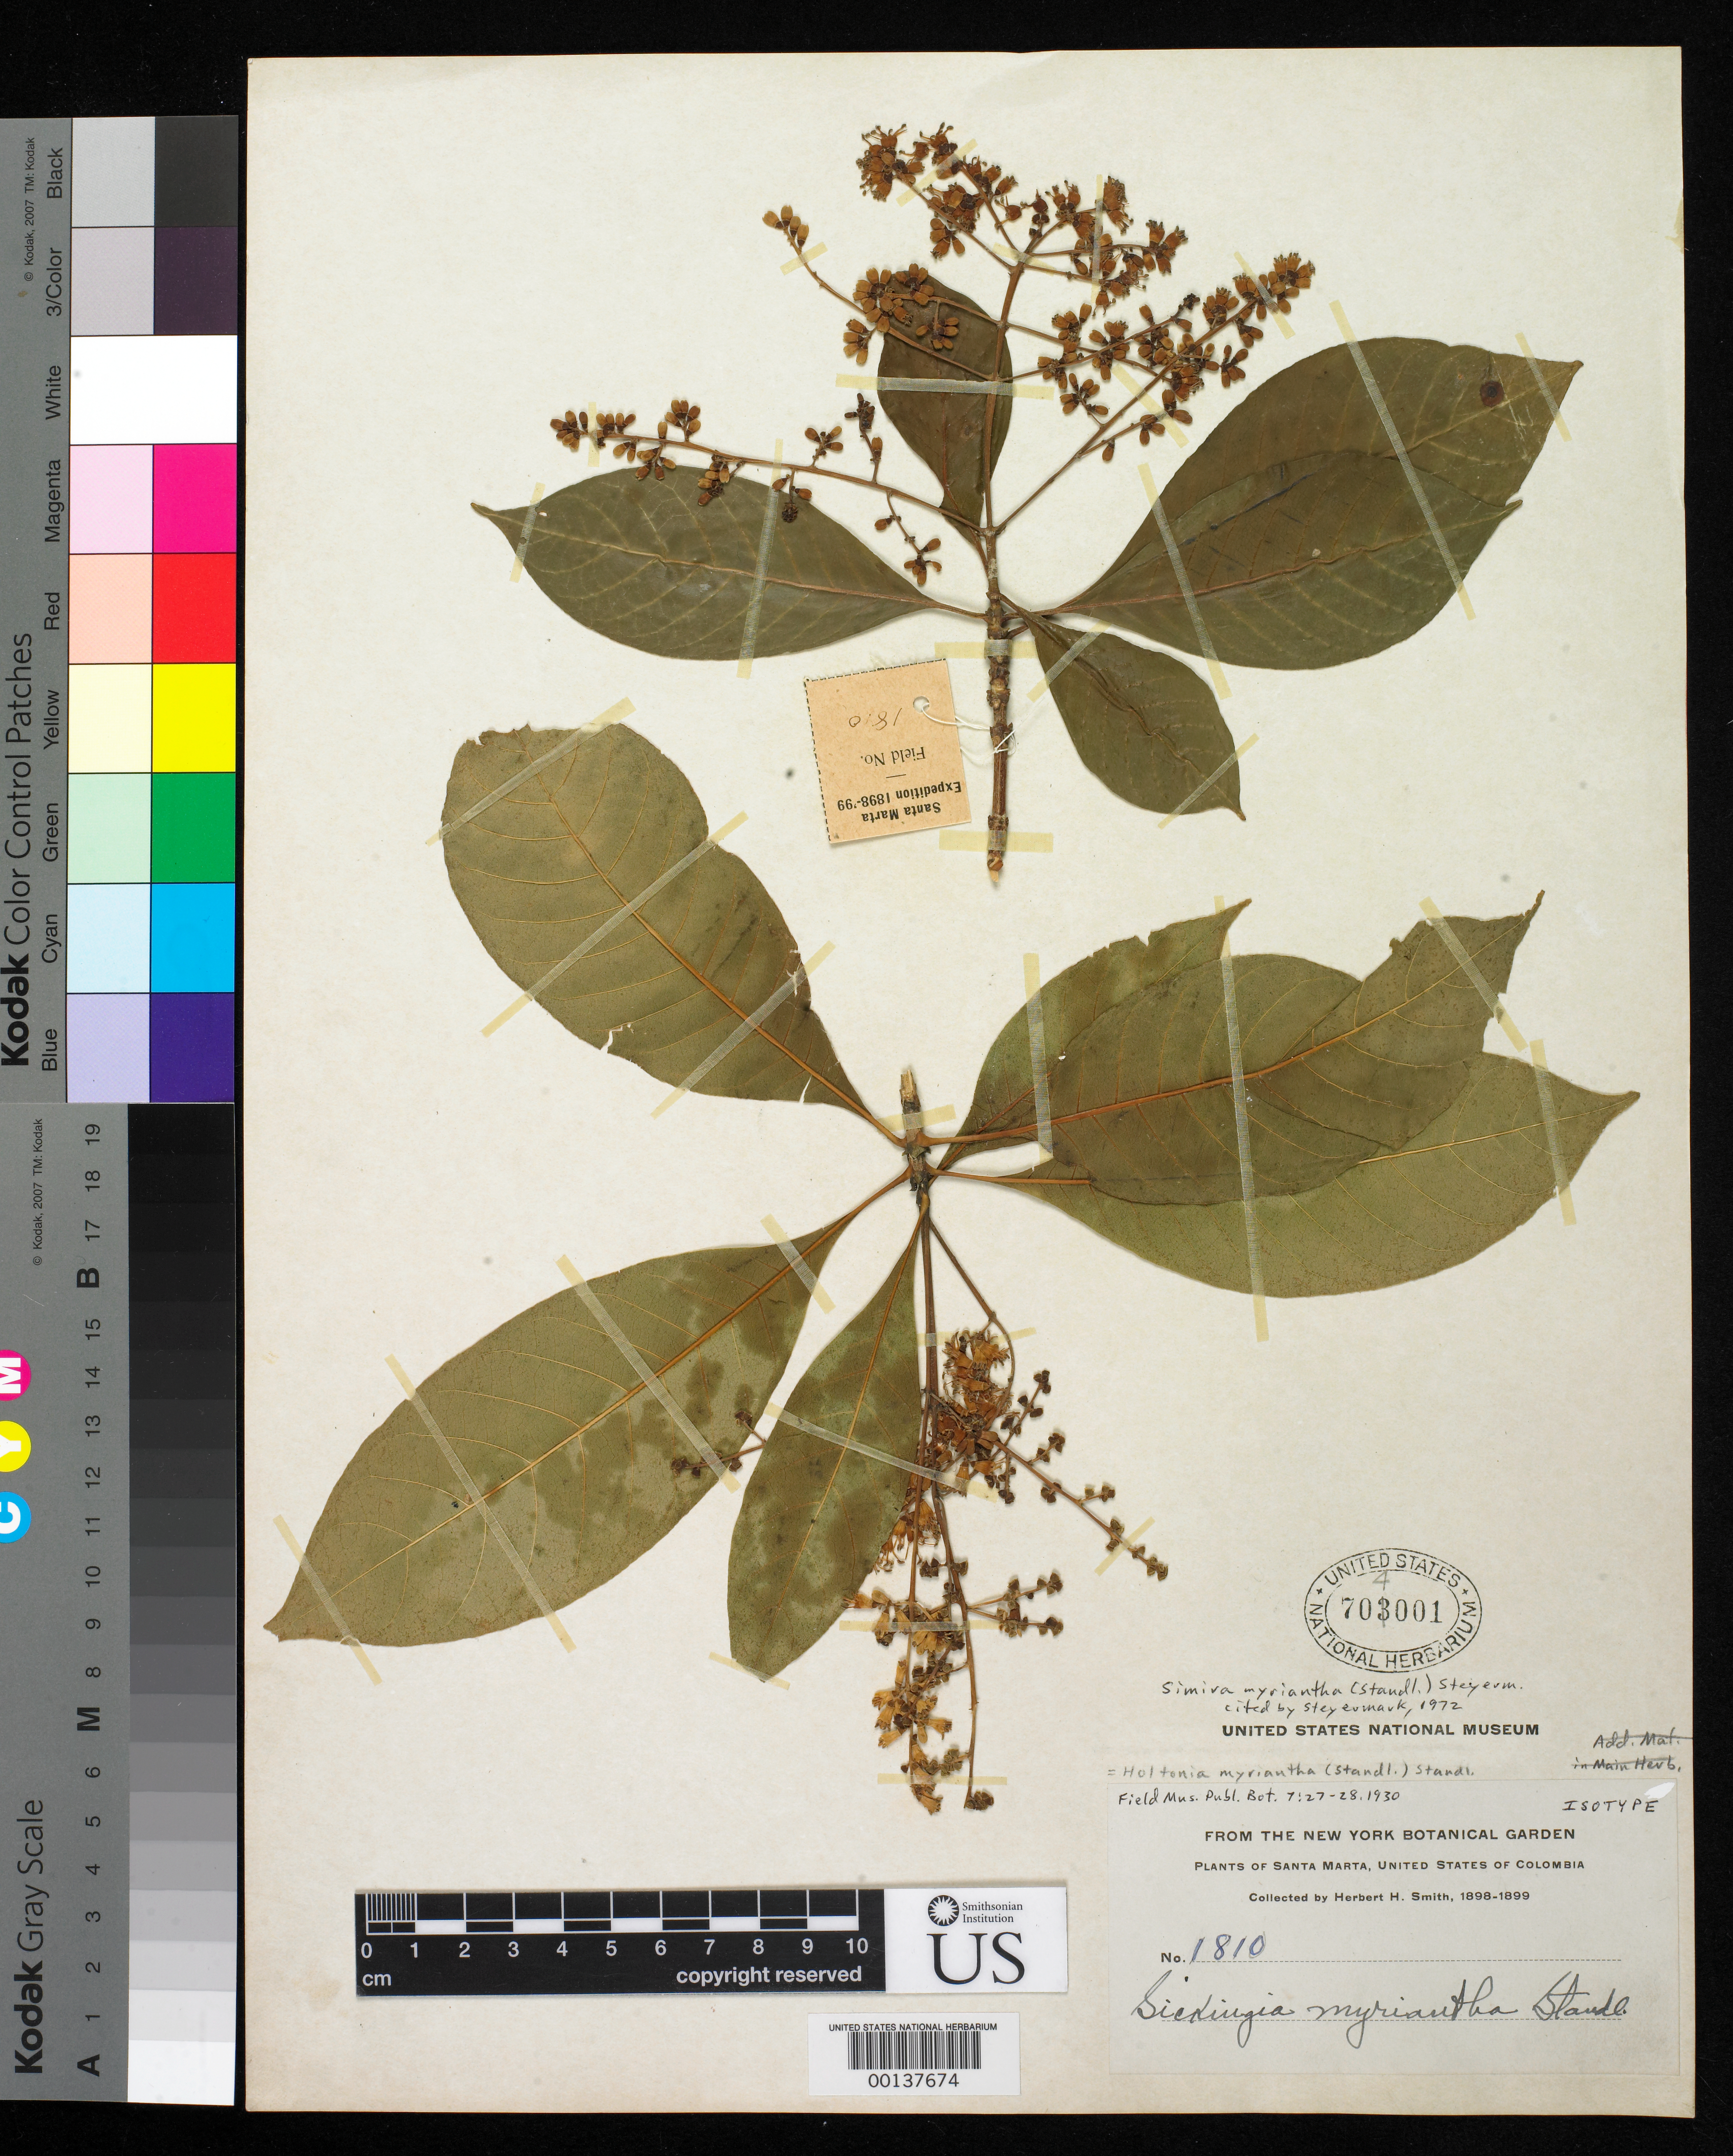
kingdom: Plantae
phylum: Tracheophyta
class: Magnoliopsida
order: Gentianales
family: Rubiaceae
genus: Sickingia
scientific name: Sickingia myriantha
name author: Standl.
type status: Isotype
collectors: Herbert H. Smith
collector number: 1810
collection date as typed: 1898 to -- --- 1899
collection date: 1898/1899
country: Colombia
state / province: Magdalena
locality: Santa Marta.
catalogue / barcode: US 704001